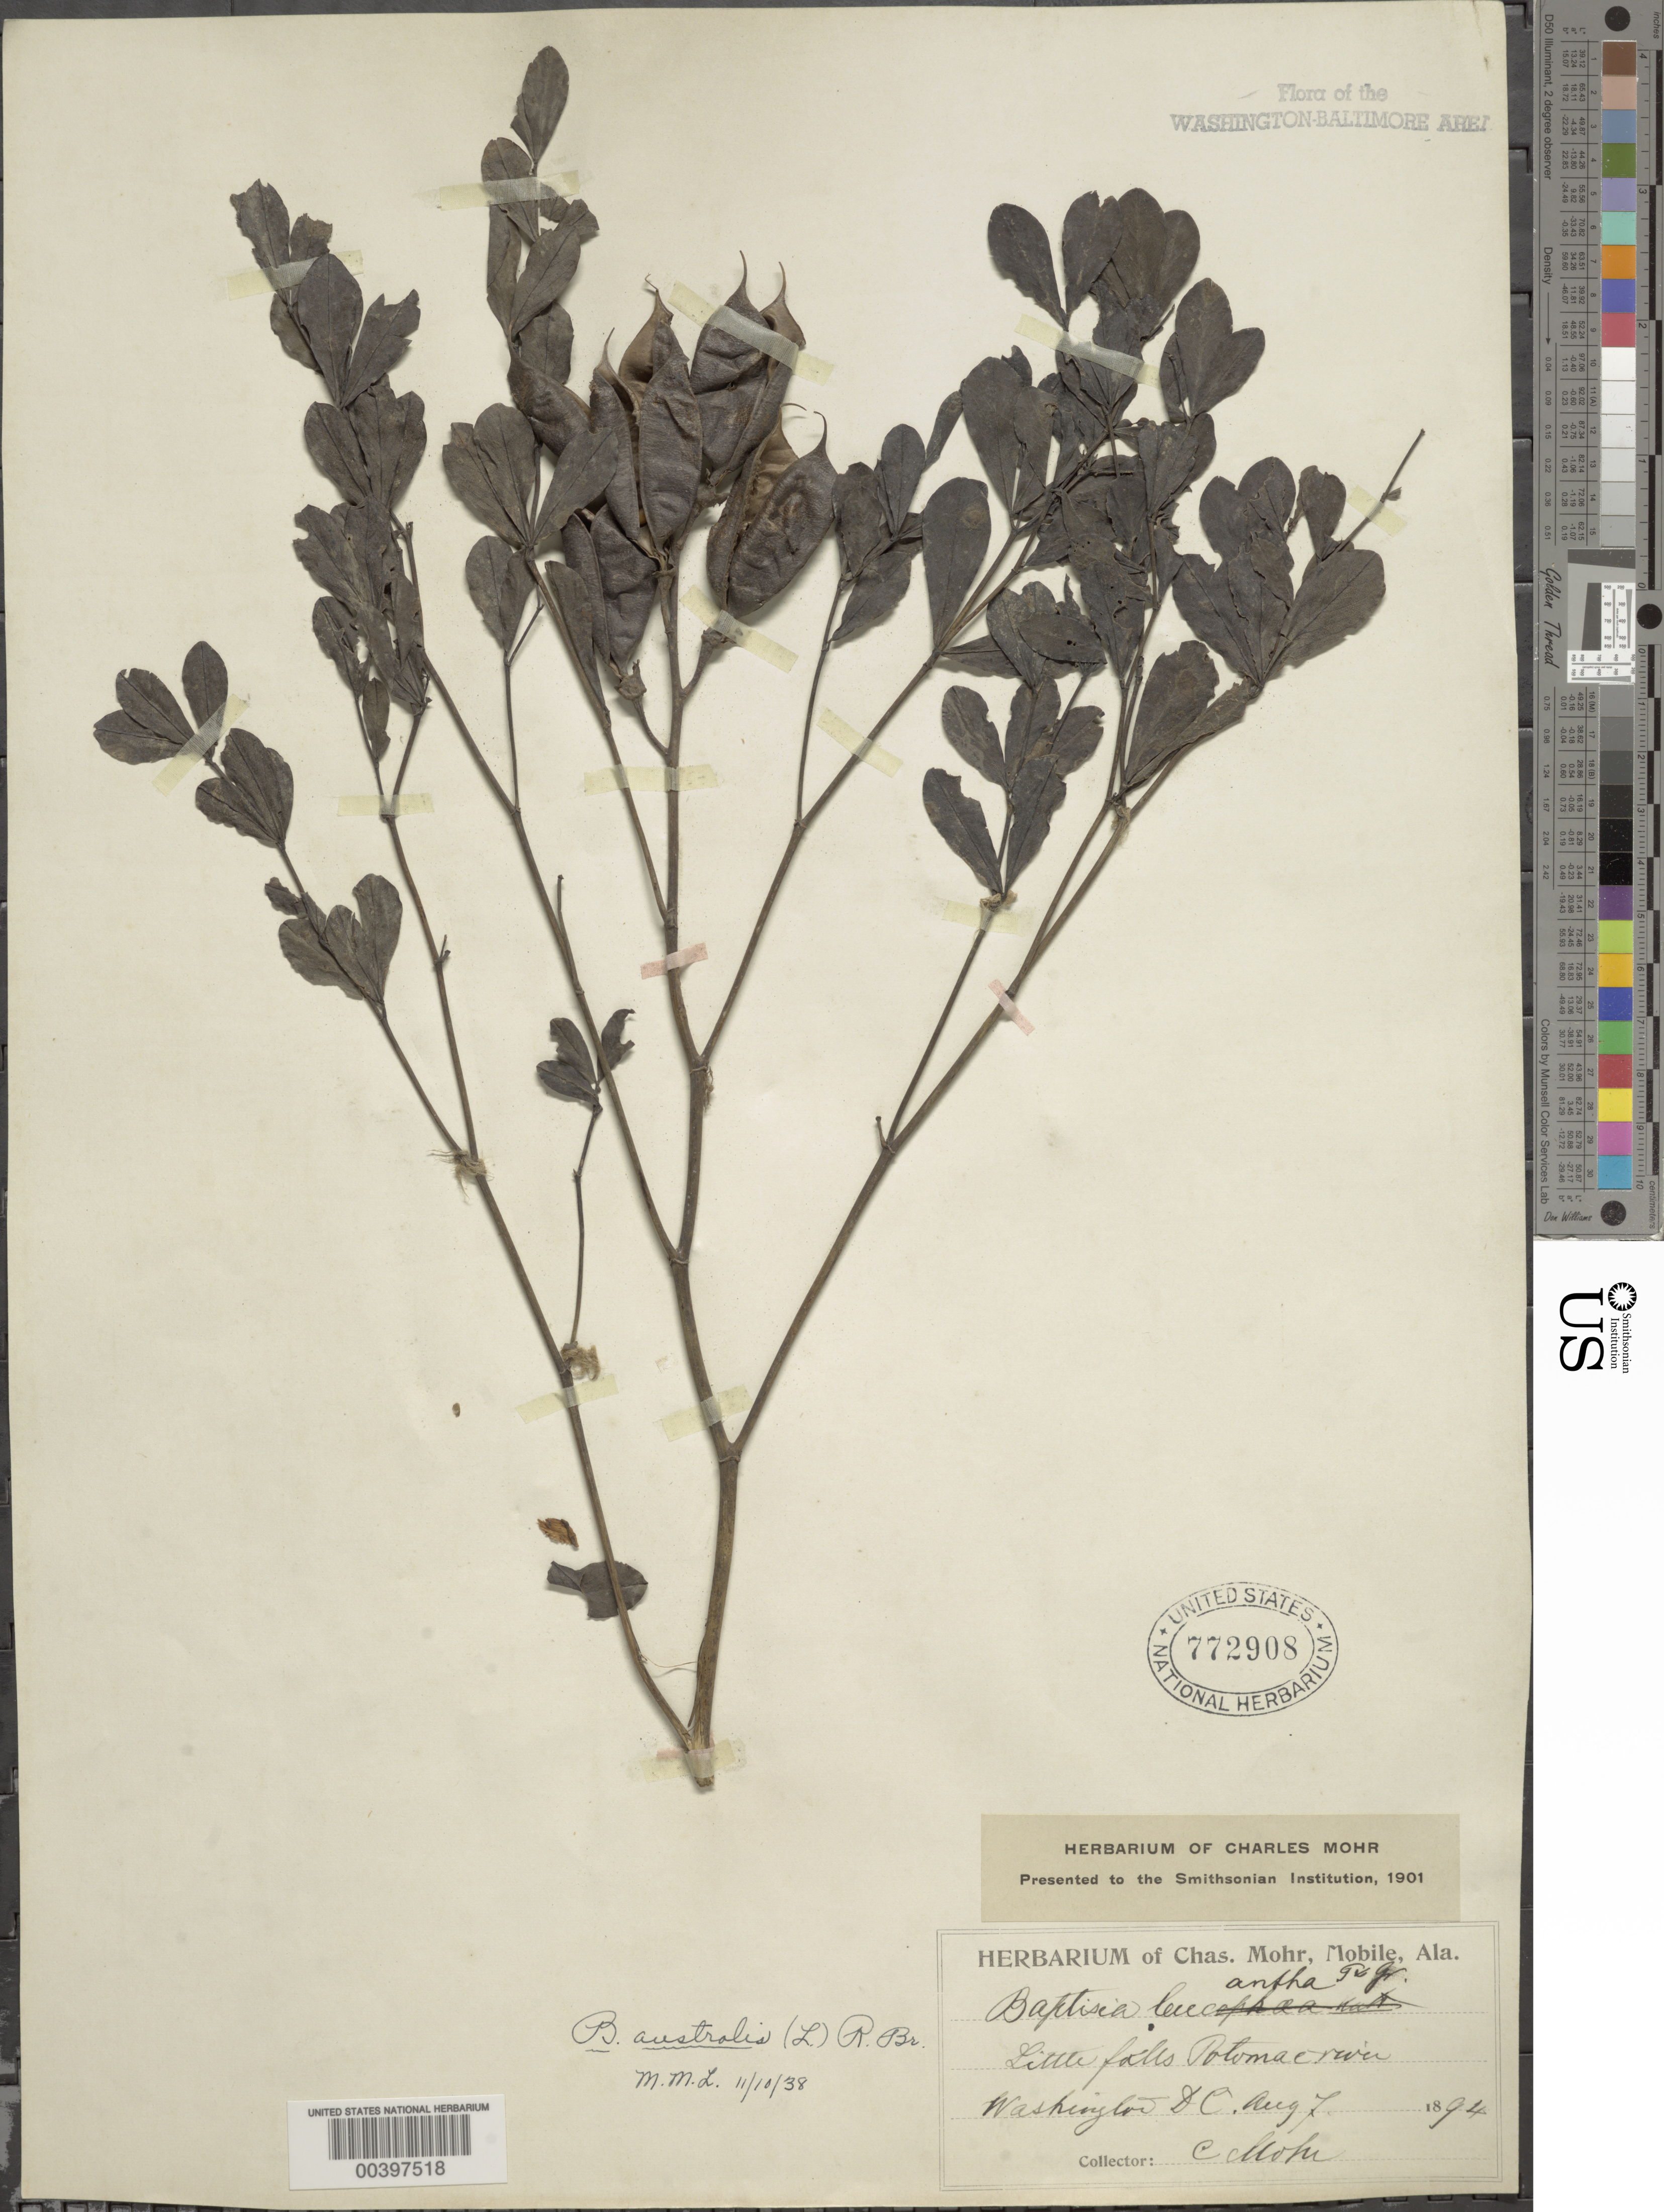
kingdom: Plantae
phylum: Tracheophyta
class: Magnoliopsida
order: Fabales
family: Fabaceae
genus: Baptisia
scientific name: Baptisia australis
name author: (L.) R. Br.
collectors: C. T. Mohr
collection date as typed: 07 Aug 1894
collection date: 1894-08-07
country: United States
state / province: Maryland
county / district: Montgomery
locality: Little Falls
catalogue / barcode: US 772908